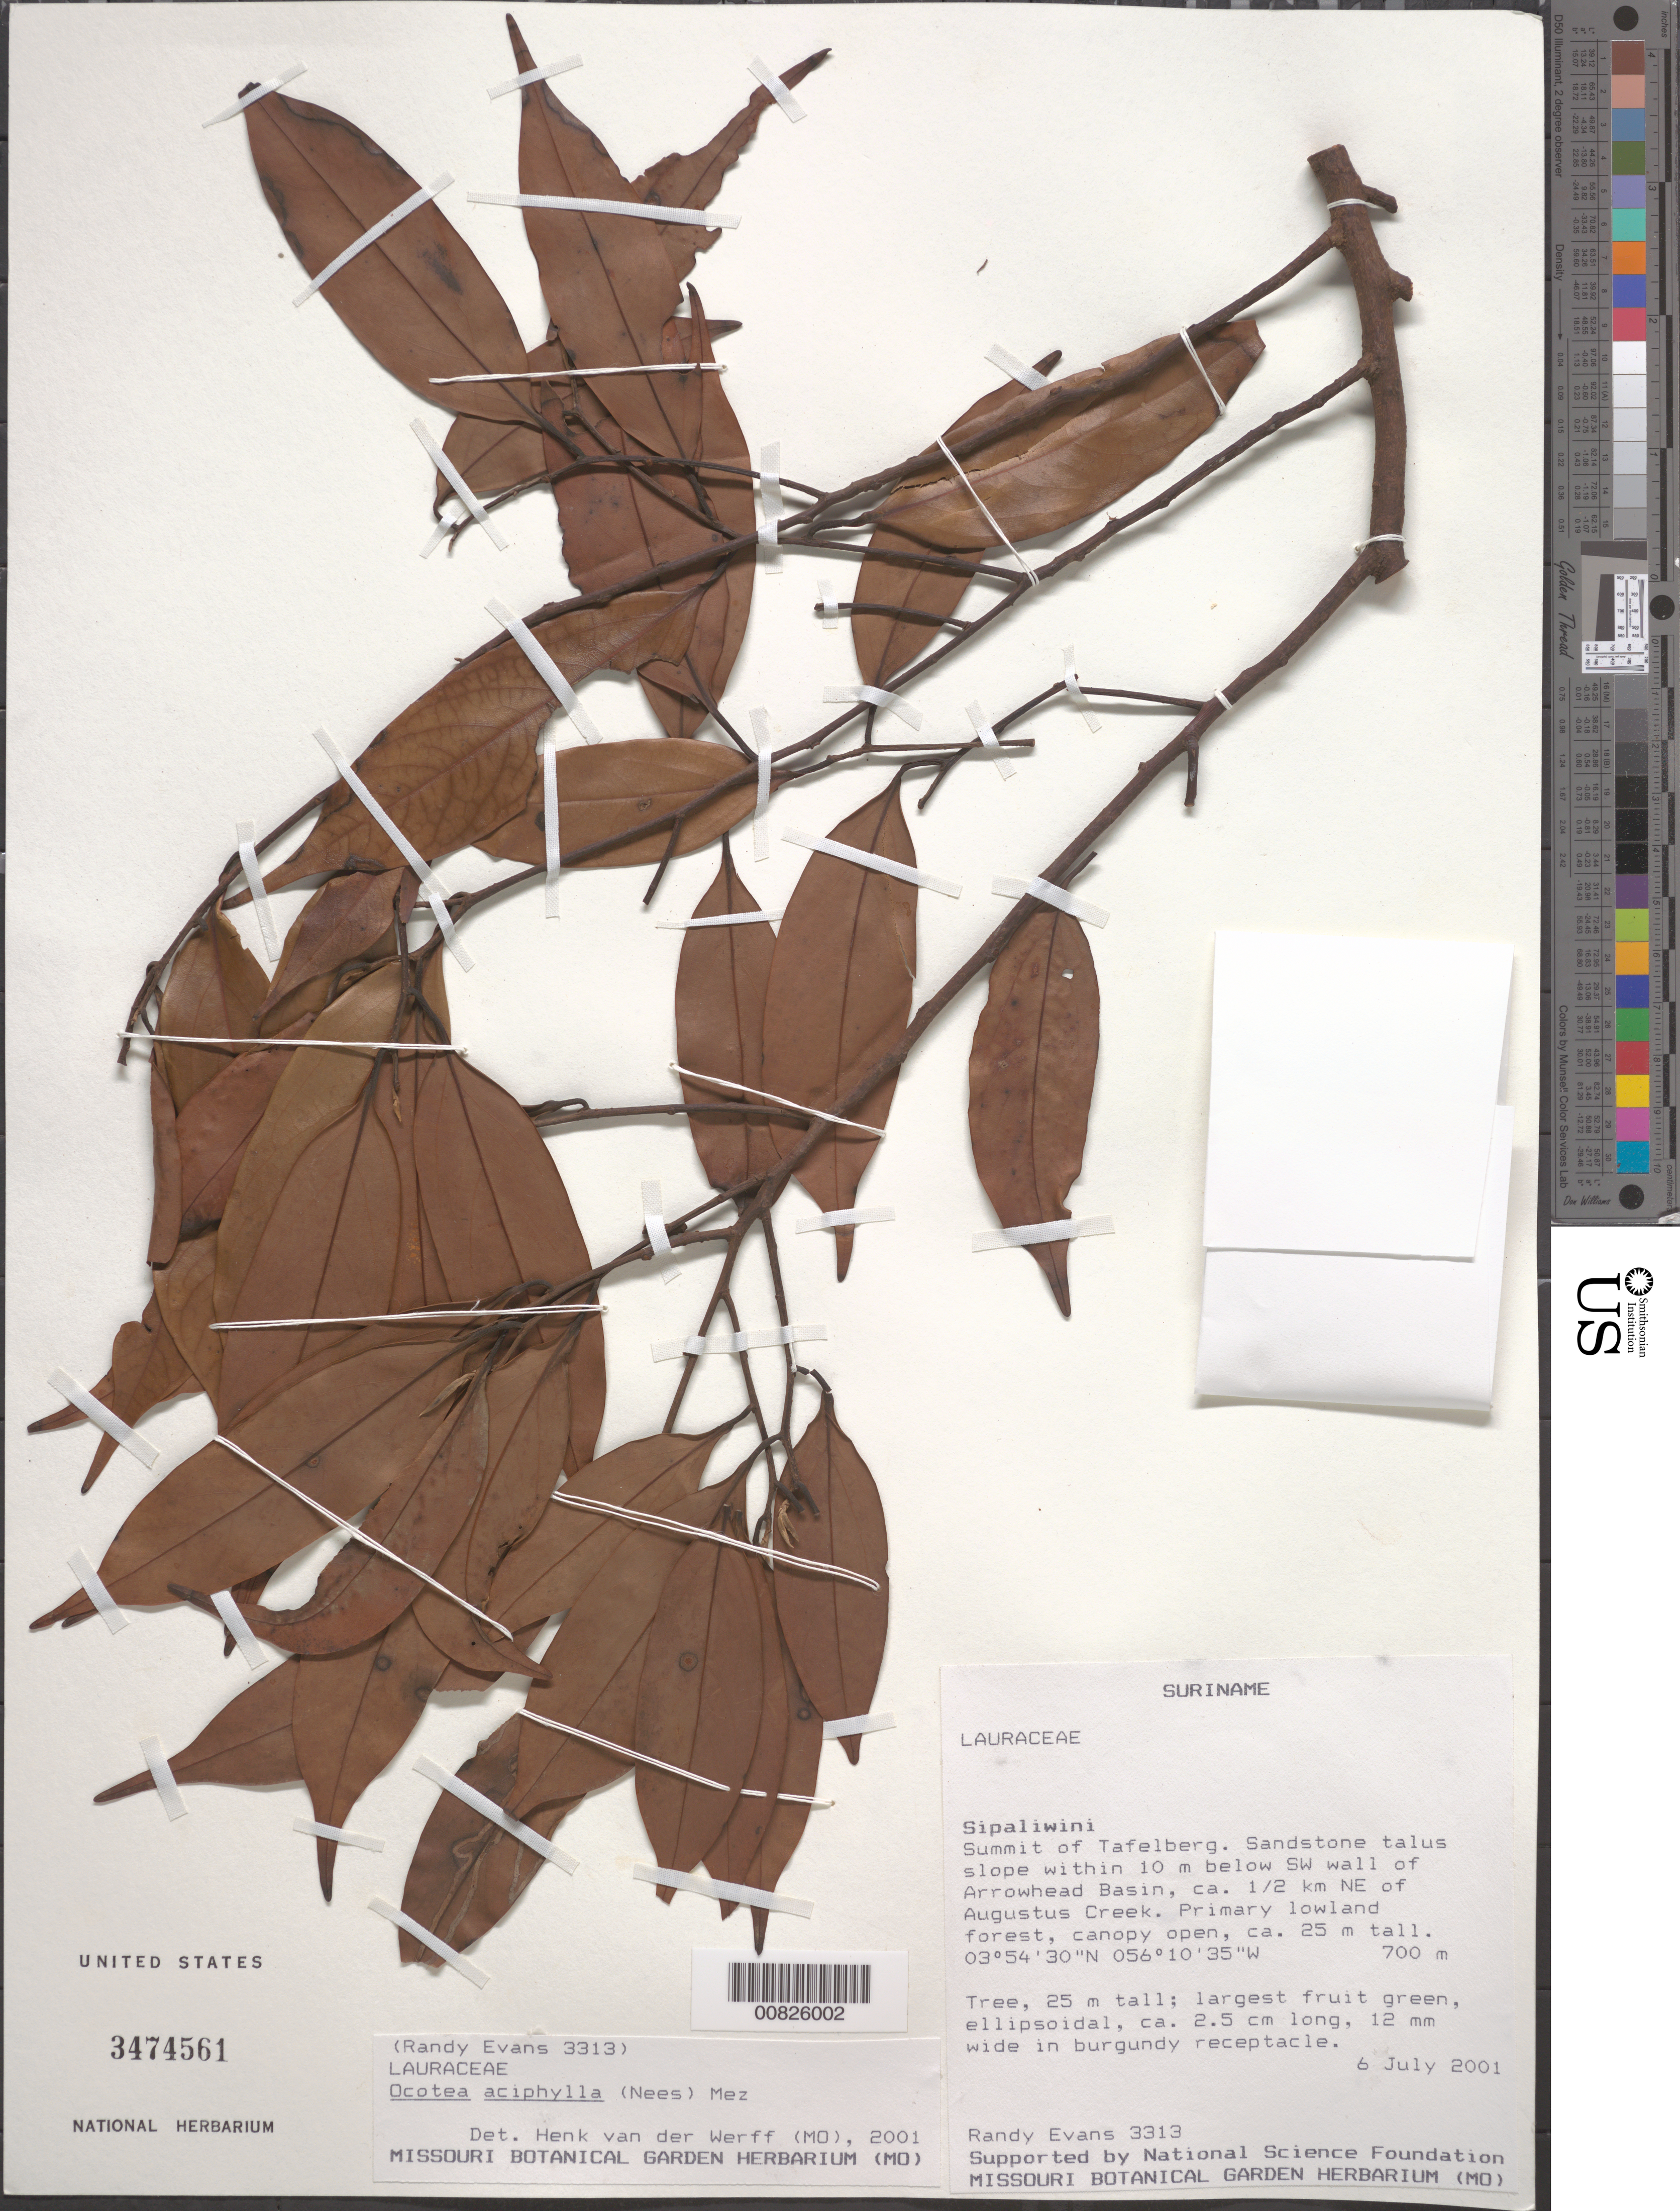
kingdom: Plantae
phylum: Tracheophyta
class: Magnoliopsida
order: Laurales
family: Lauraceae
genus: Ocotea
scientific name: Ocotea aciphylla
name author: (Nees & Mart.) Mez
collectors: R. Evans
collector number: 3313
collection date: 2001-07-06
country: Suriname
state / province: Sipaliwini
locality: Summit of Tafelberg. Sandstone talus slope within 10 m below SW wall of Arrowhead Basin, ca. ½ km NE of Augustus Creek.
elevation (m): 700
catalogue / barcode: US 3474561